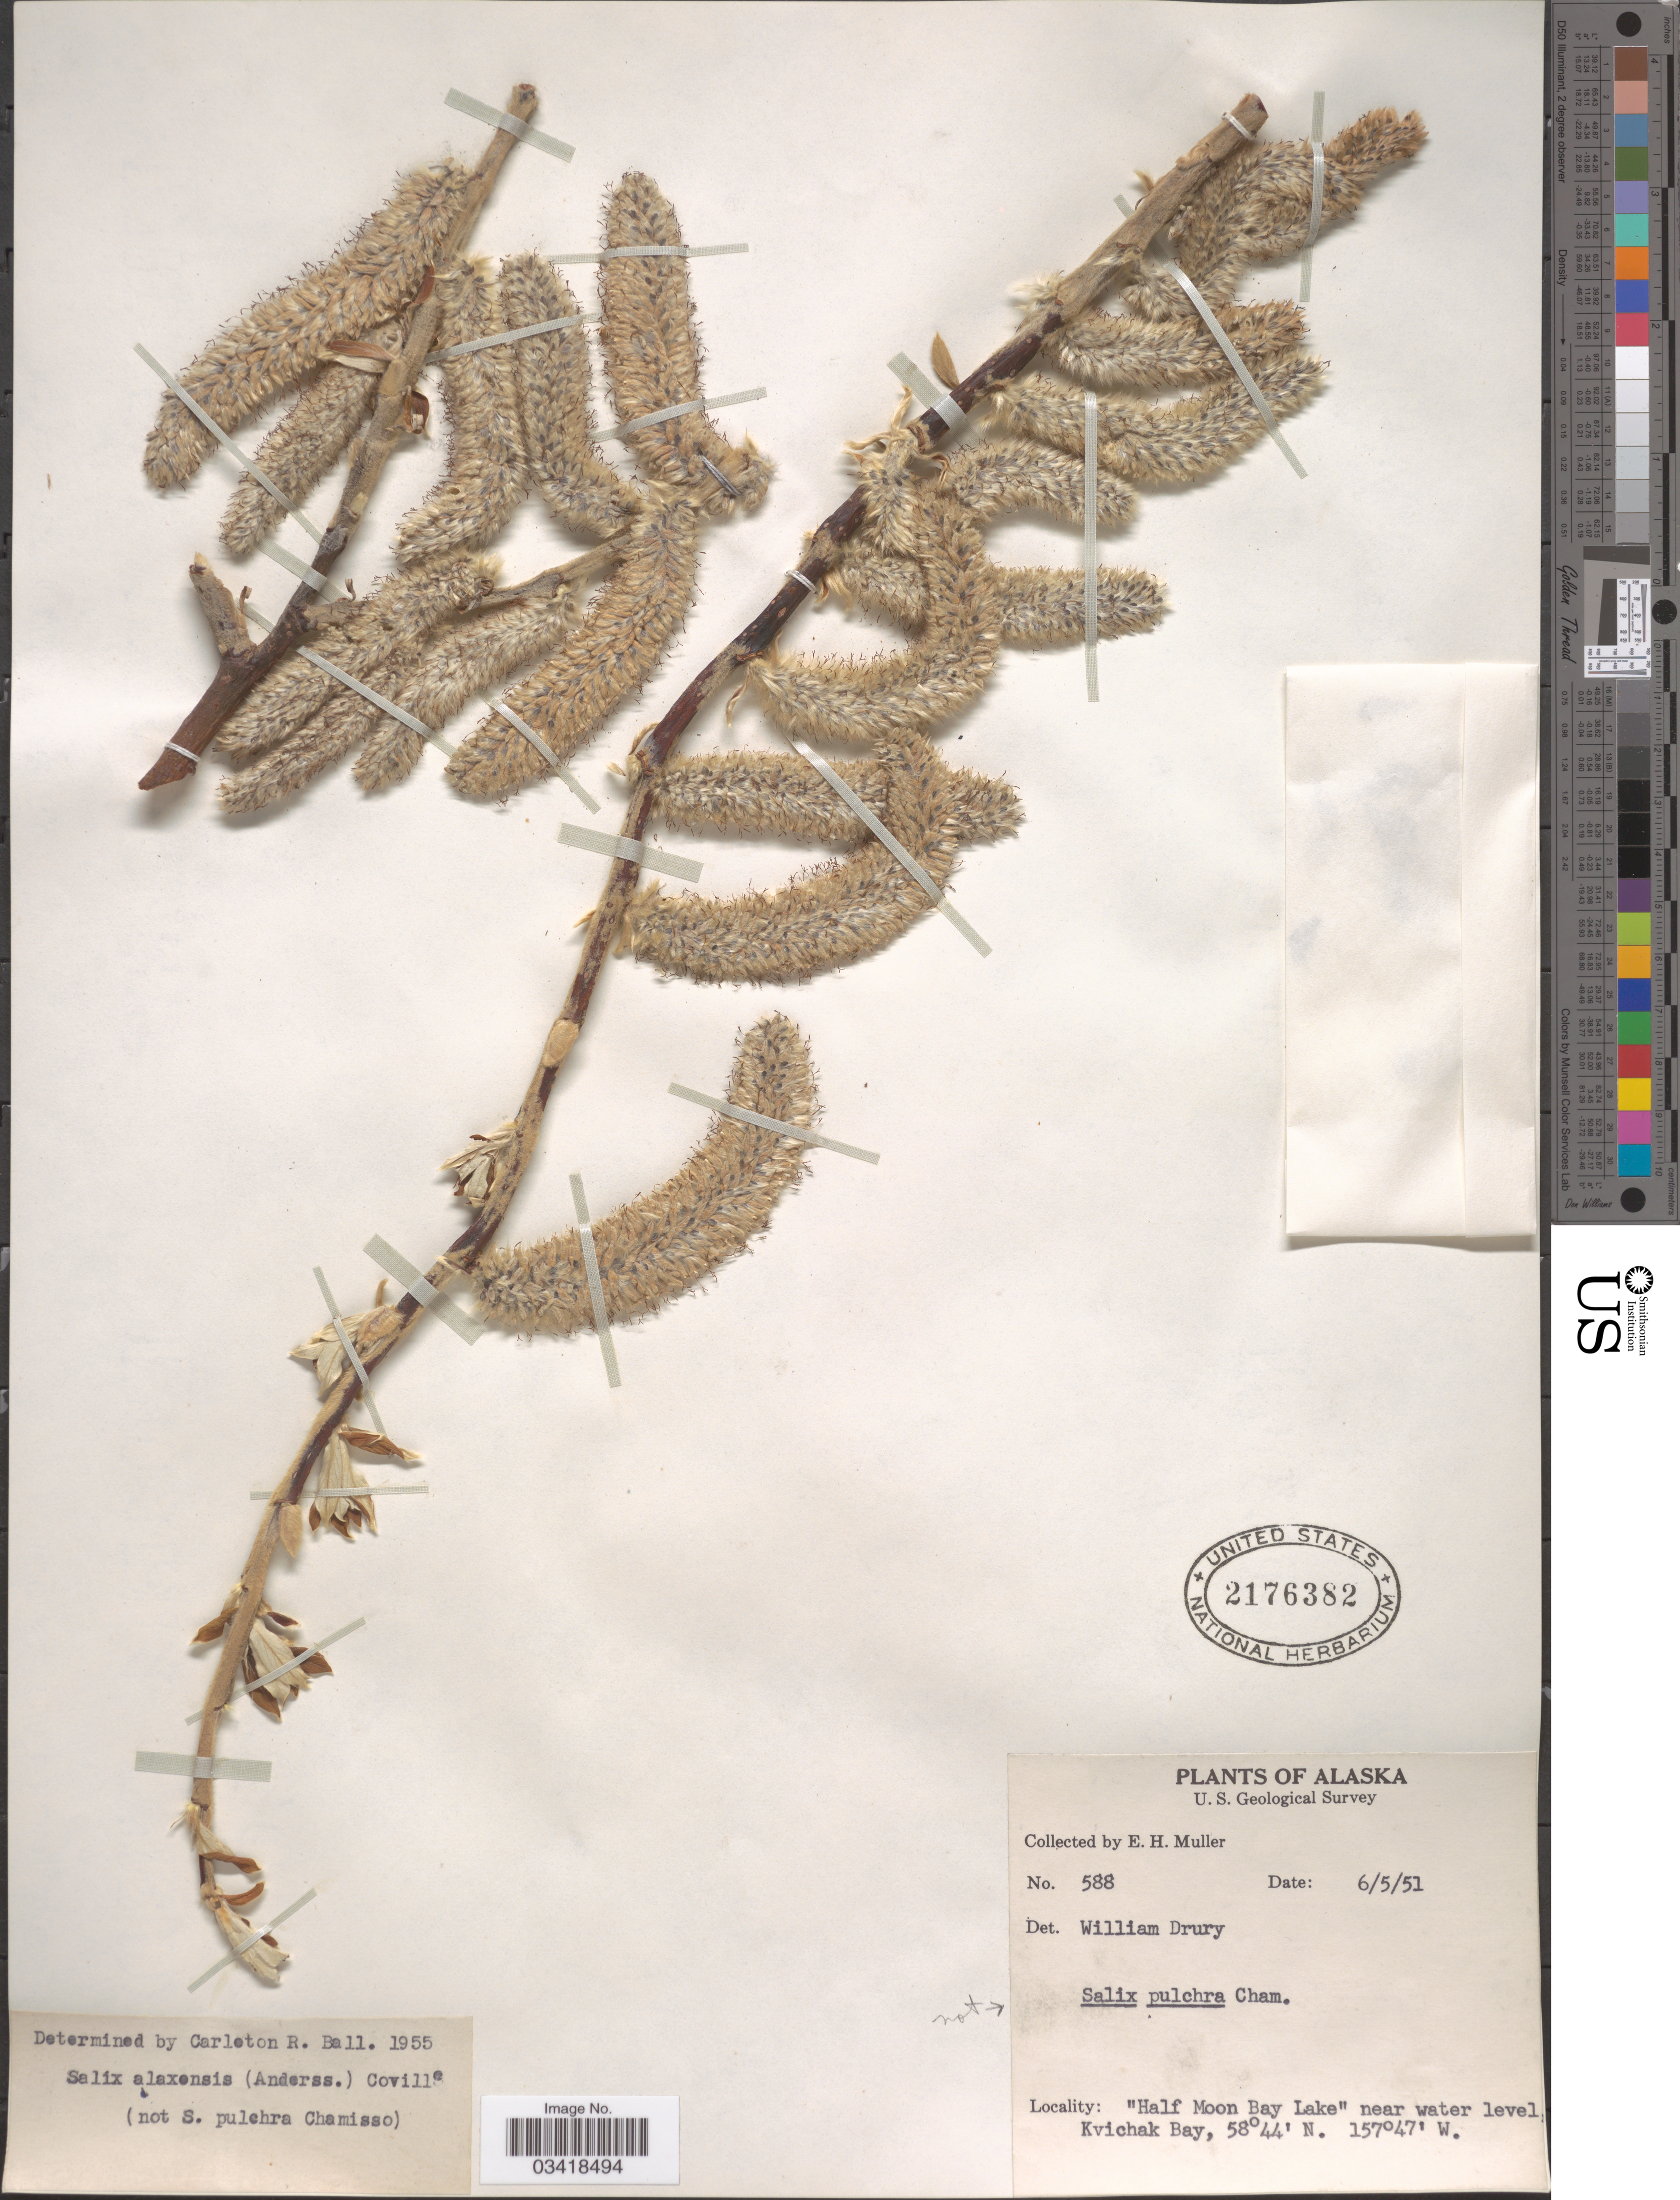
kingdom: Plantae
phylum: Tracheophyta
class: Magnoliopsida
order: Malpighiales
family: Salicaceae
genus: Salix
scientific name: Salix alaxensis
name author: (Andersson) Coville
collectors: E. H. Muller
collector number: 588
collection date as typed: Transcribed d/m/y: 5/6/51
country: United States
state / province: Alaska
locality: Half Moon Bay Lake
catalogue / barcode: US 2176382